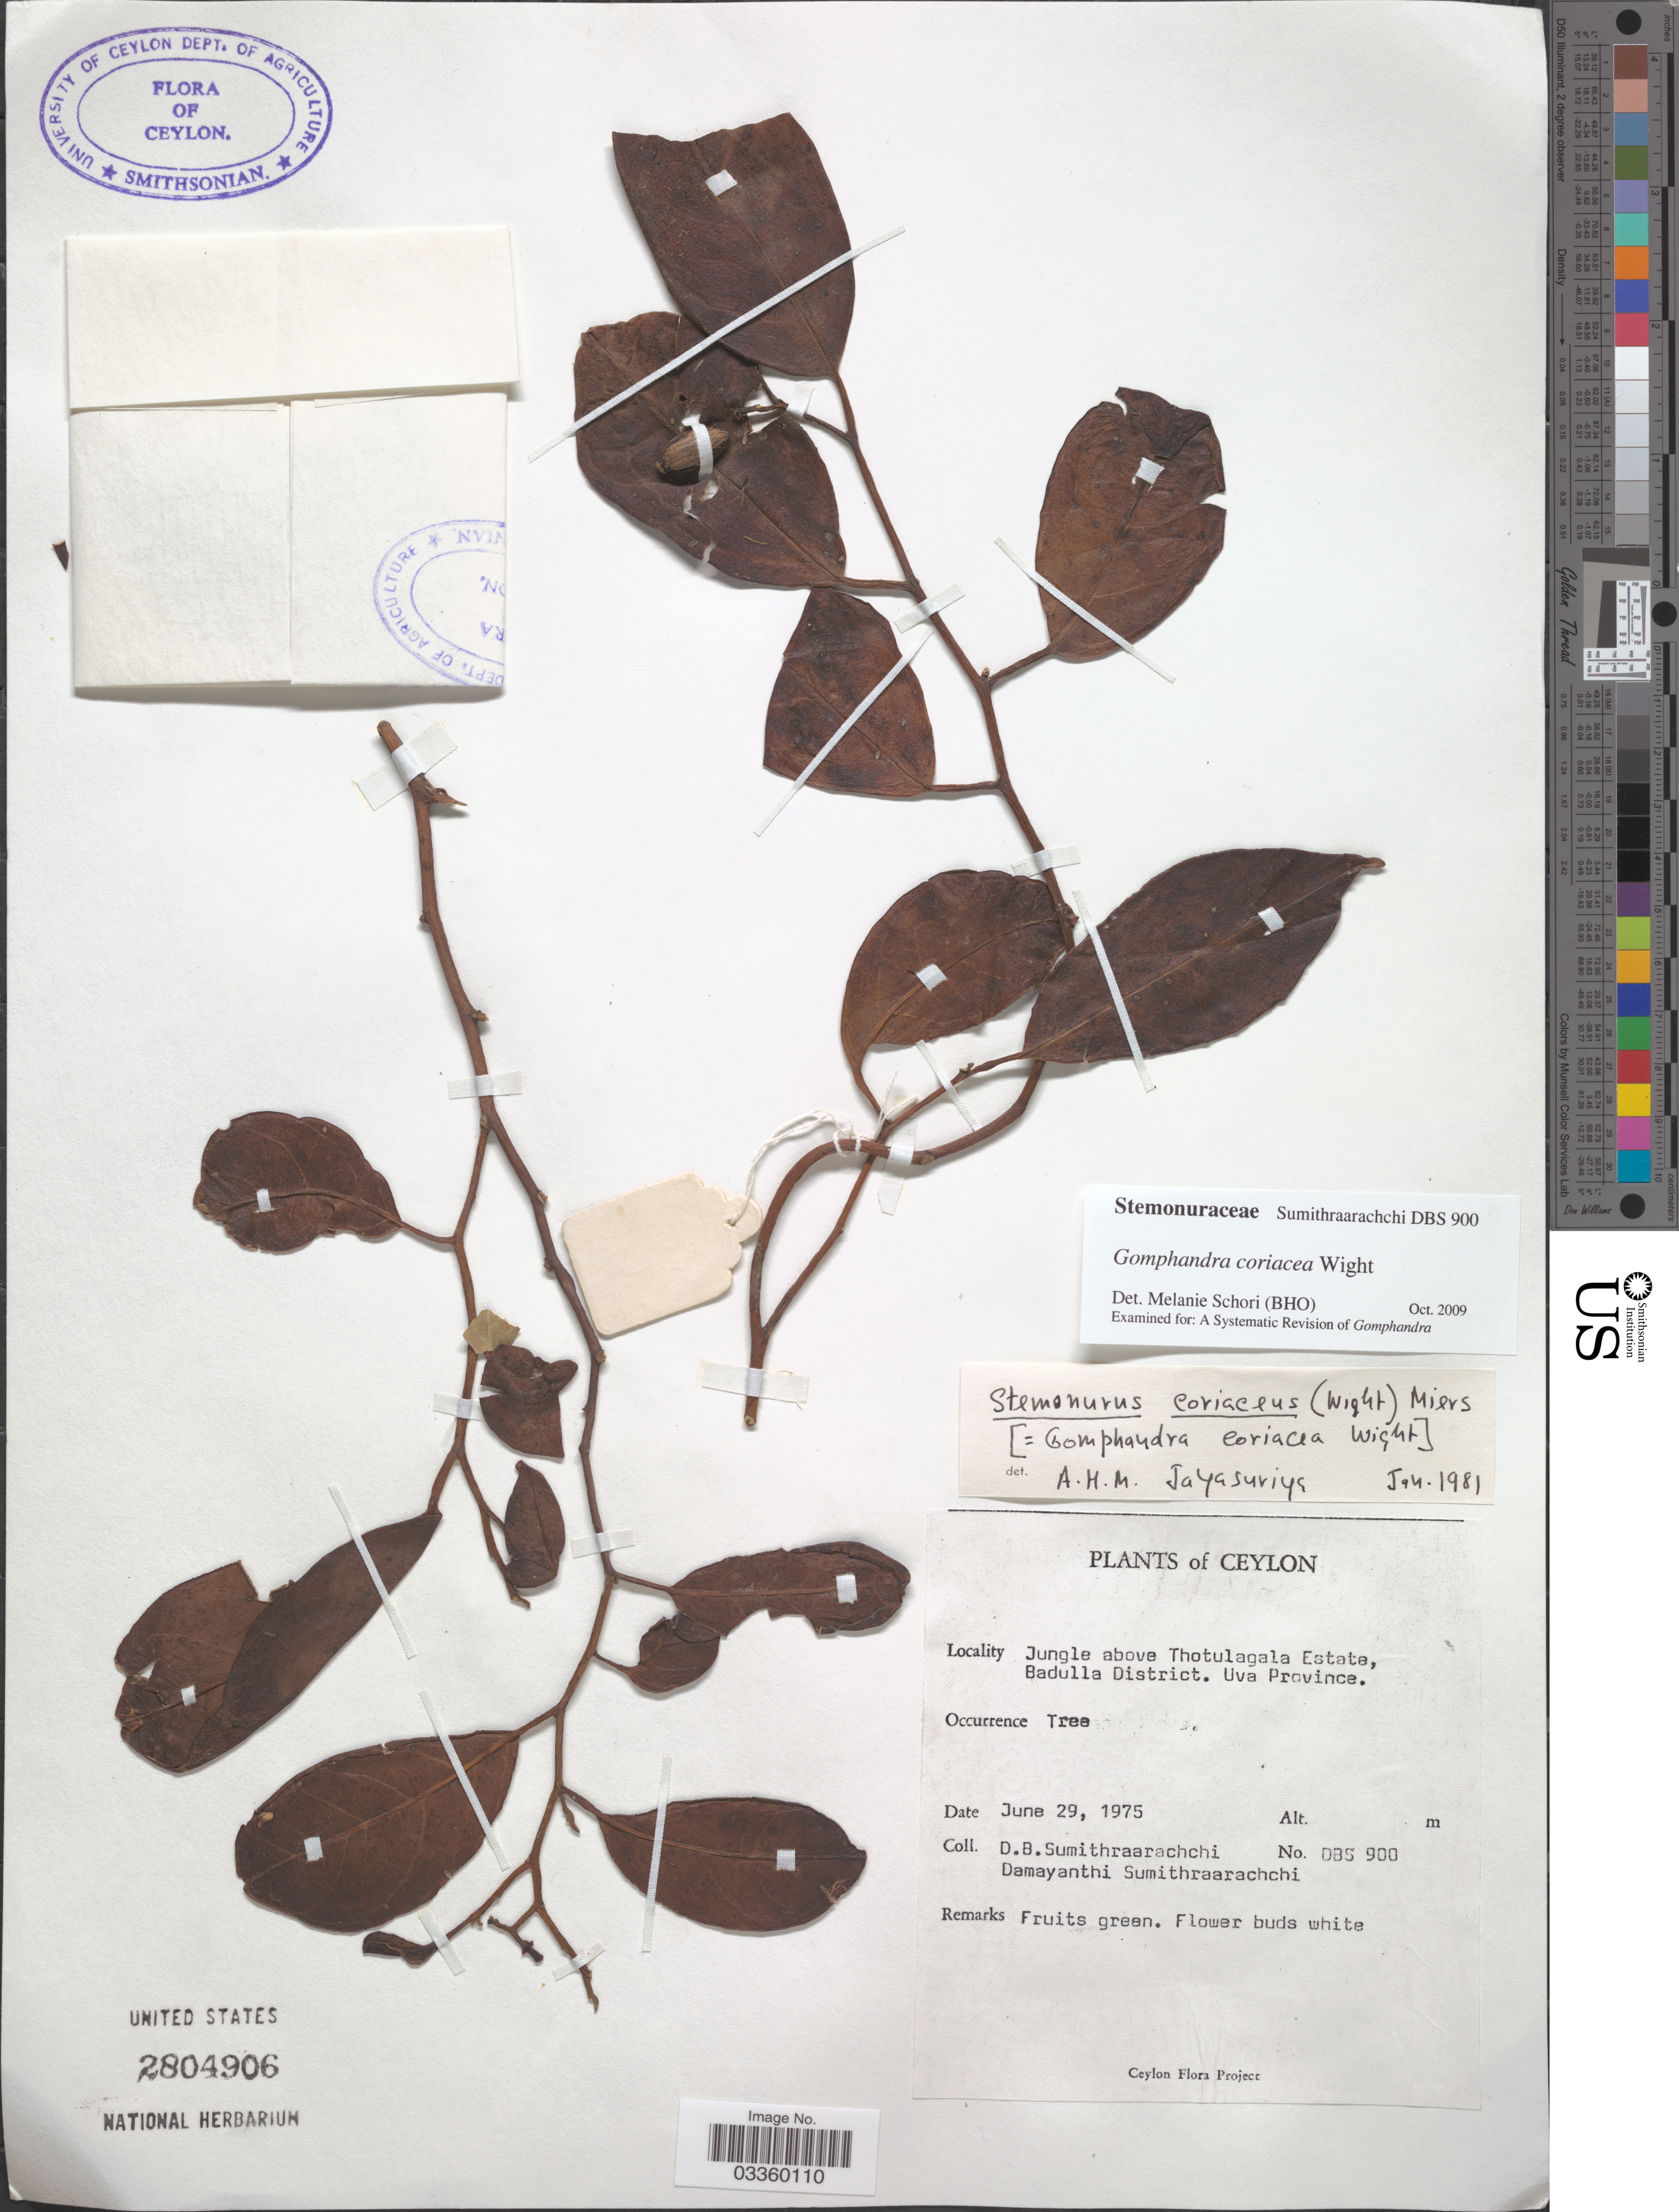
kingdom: Plantae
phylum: Tracheophyta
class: Magnoliopsida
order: Cardiopteridales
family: Stemonuraceae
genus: Gomphandra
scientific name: Gomphandra coriacea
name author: Wight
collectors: D. B. Sumithraarachchi & D. Sumithraarachchi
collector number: DBS 900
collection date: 1975-06-29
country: Sri Lanka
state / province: Uva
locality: Ceylon. Jungle above Thotulagala Estate, Badulla District.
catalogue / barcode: US 2804906